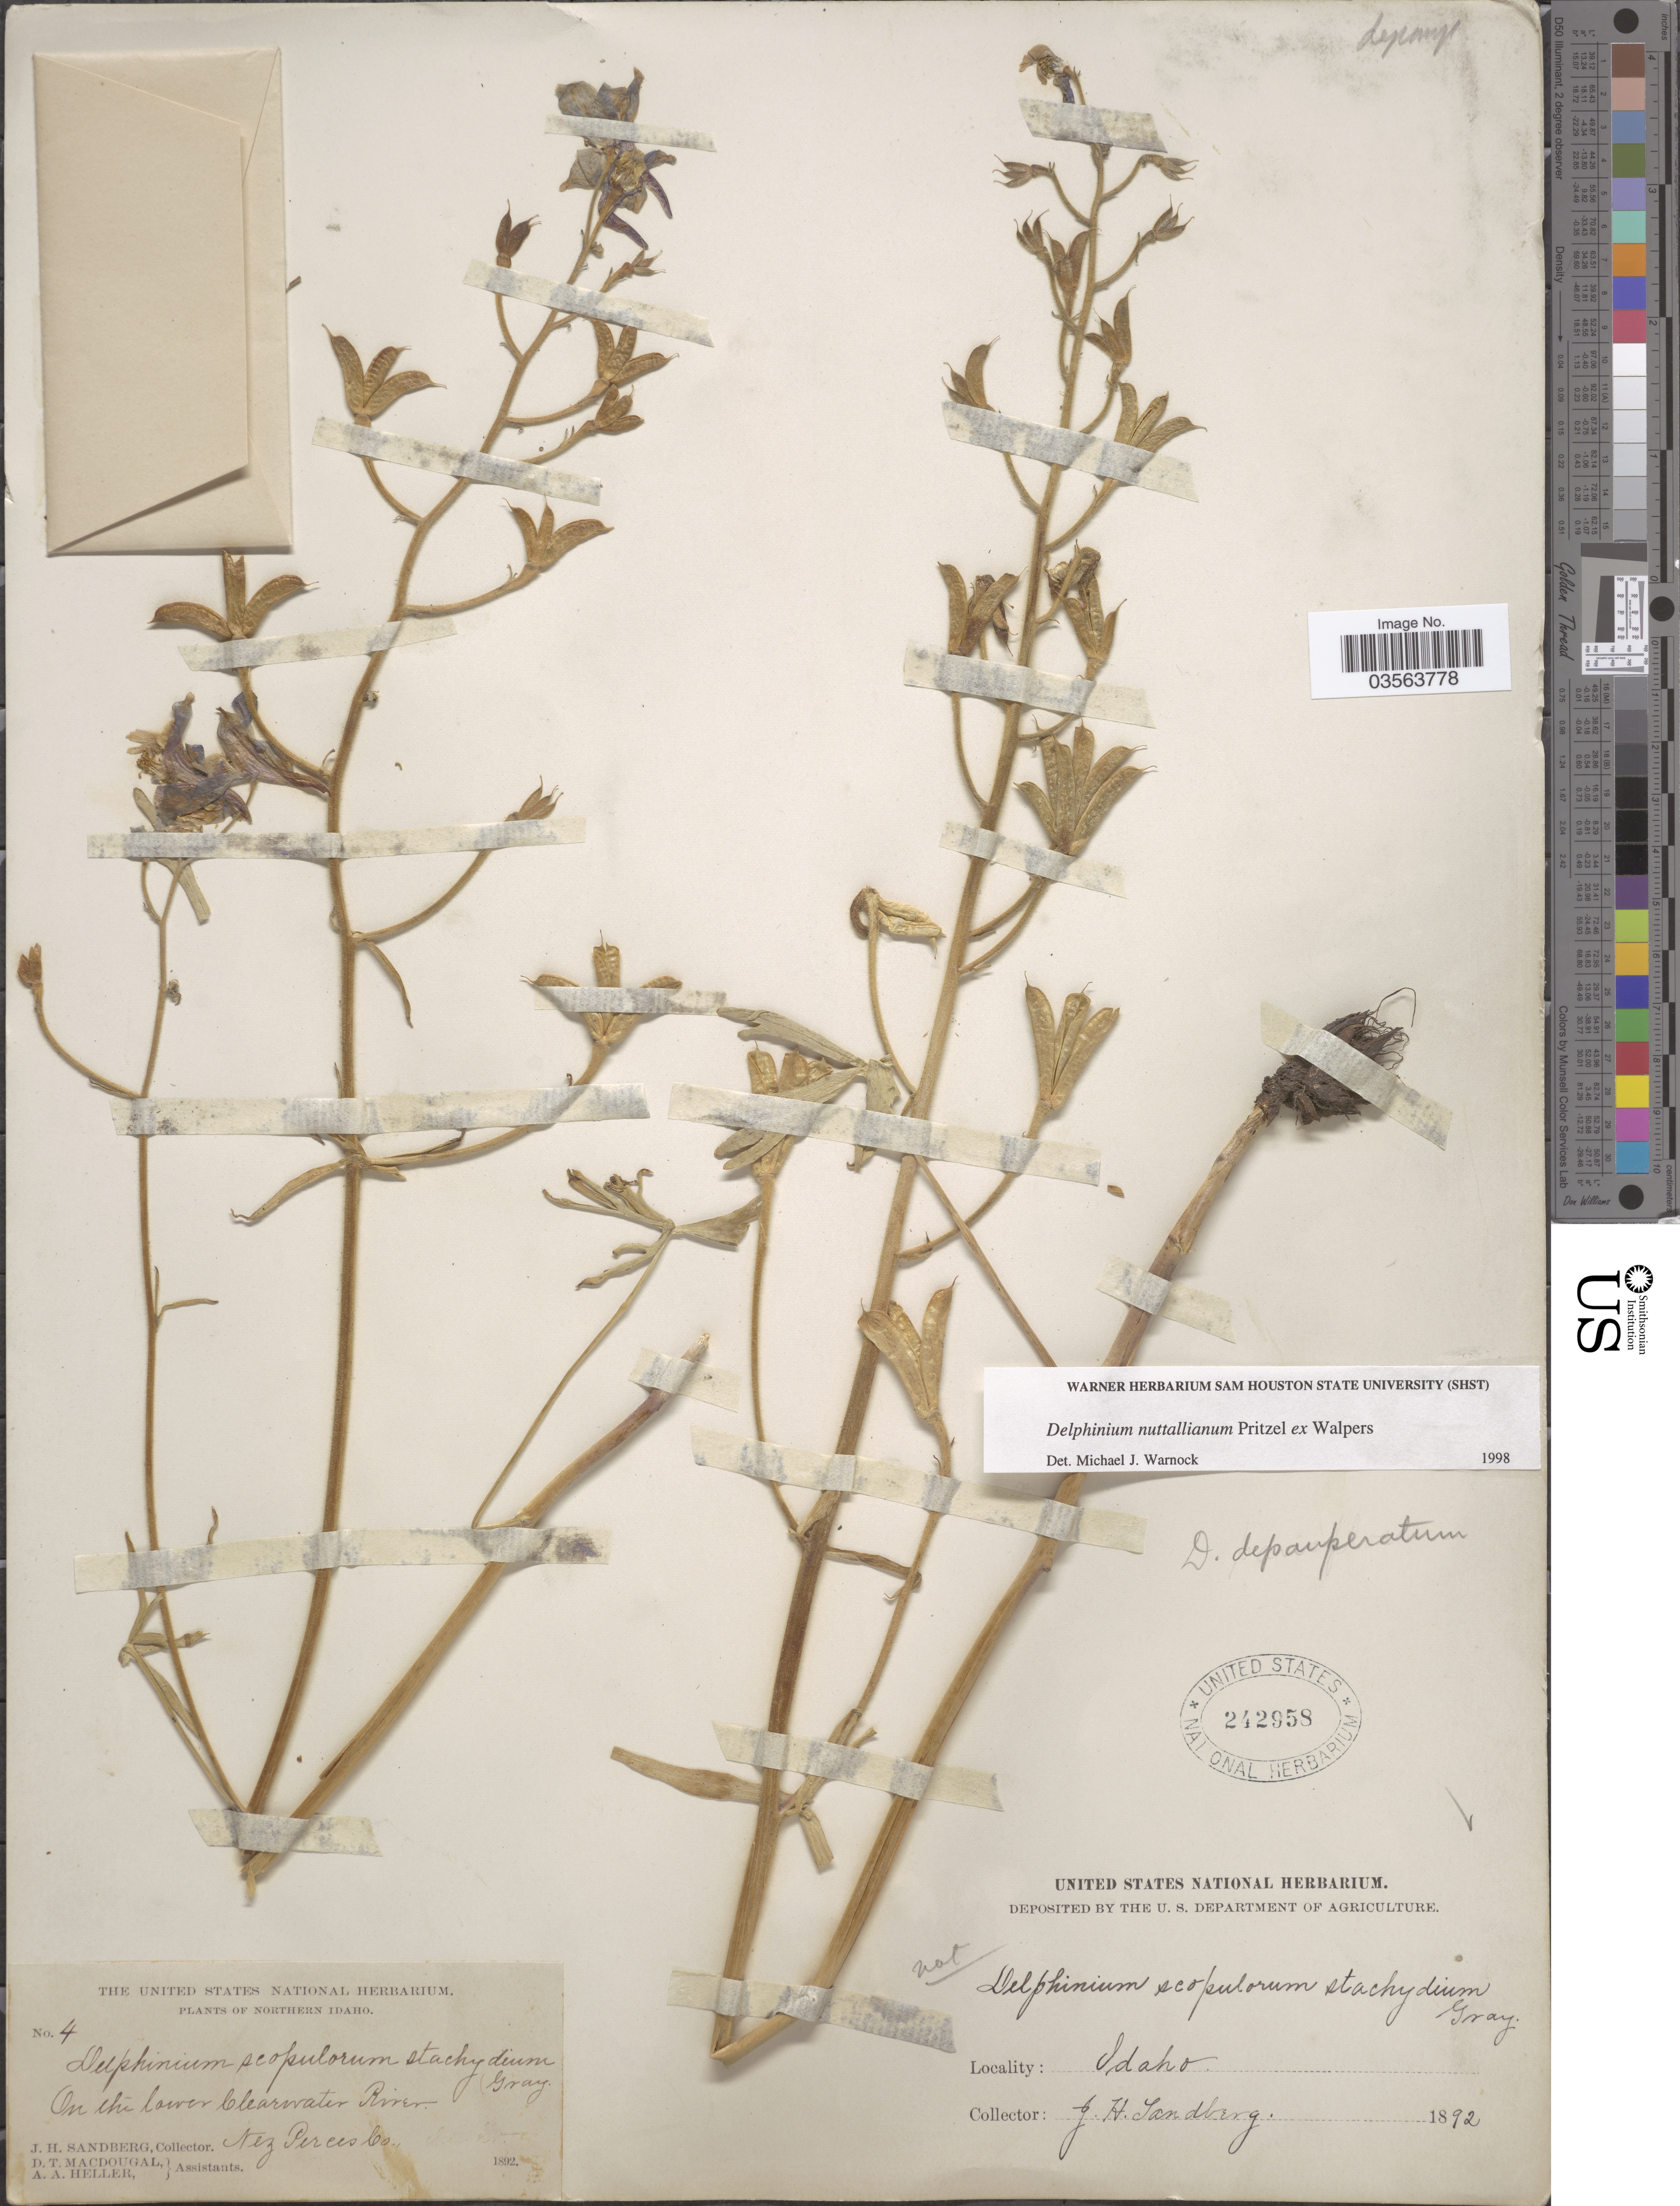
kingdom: Plantae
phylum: Tracheophyta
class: Magnoliopsida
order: Ranunculales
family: Ranunculaceae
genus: Delphinium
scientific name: Delphinium nuttallianum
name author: E. Pritz. ex Walpers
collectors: J. H. Sandberg, D. T. MacDougal & A. A. Heller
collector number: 4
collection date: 1892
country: United States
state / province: Idaho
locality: Northern Idaho. On the lower Clearwater River. Nez Perces Co.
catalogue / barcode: US 242958